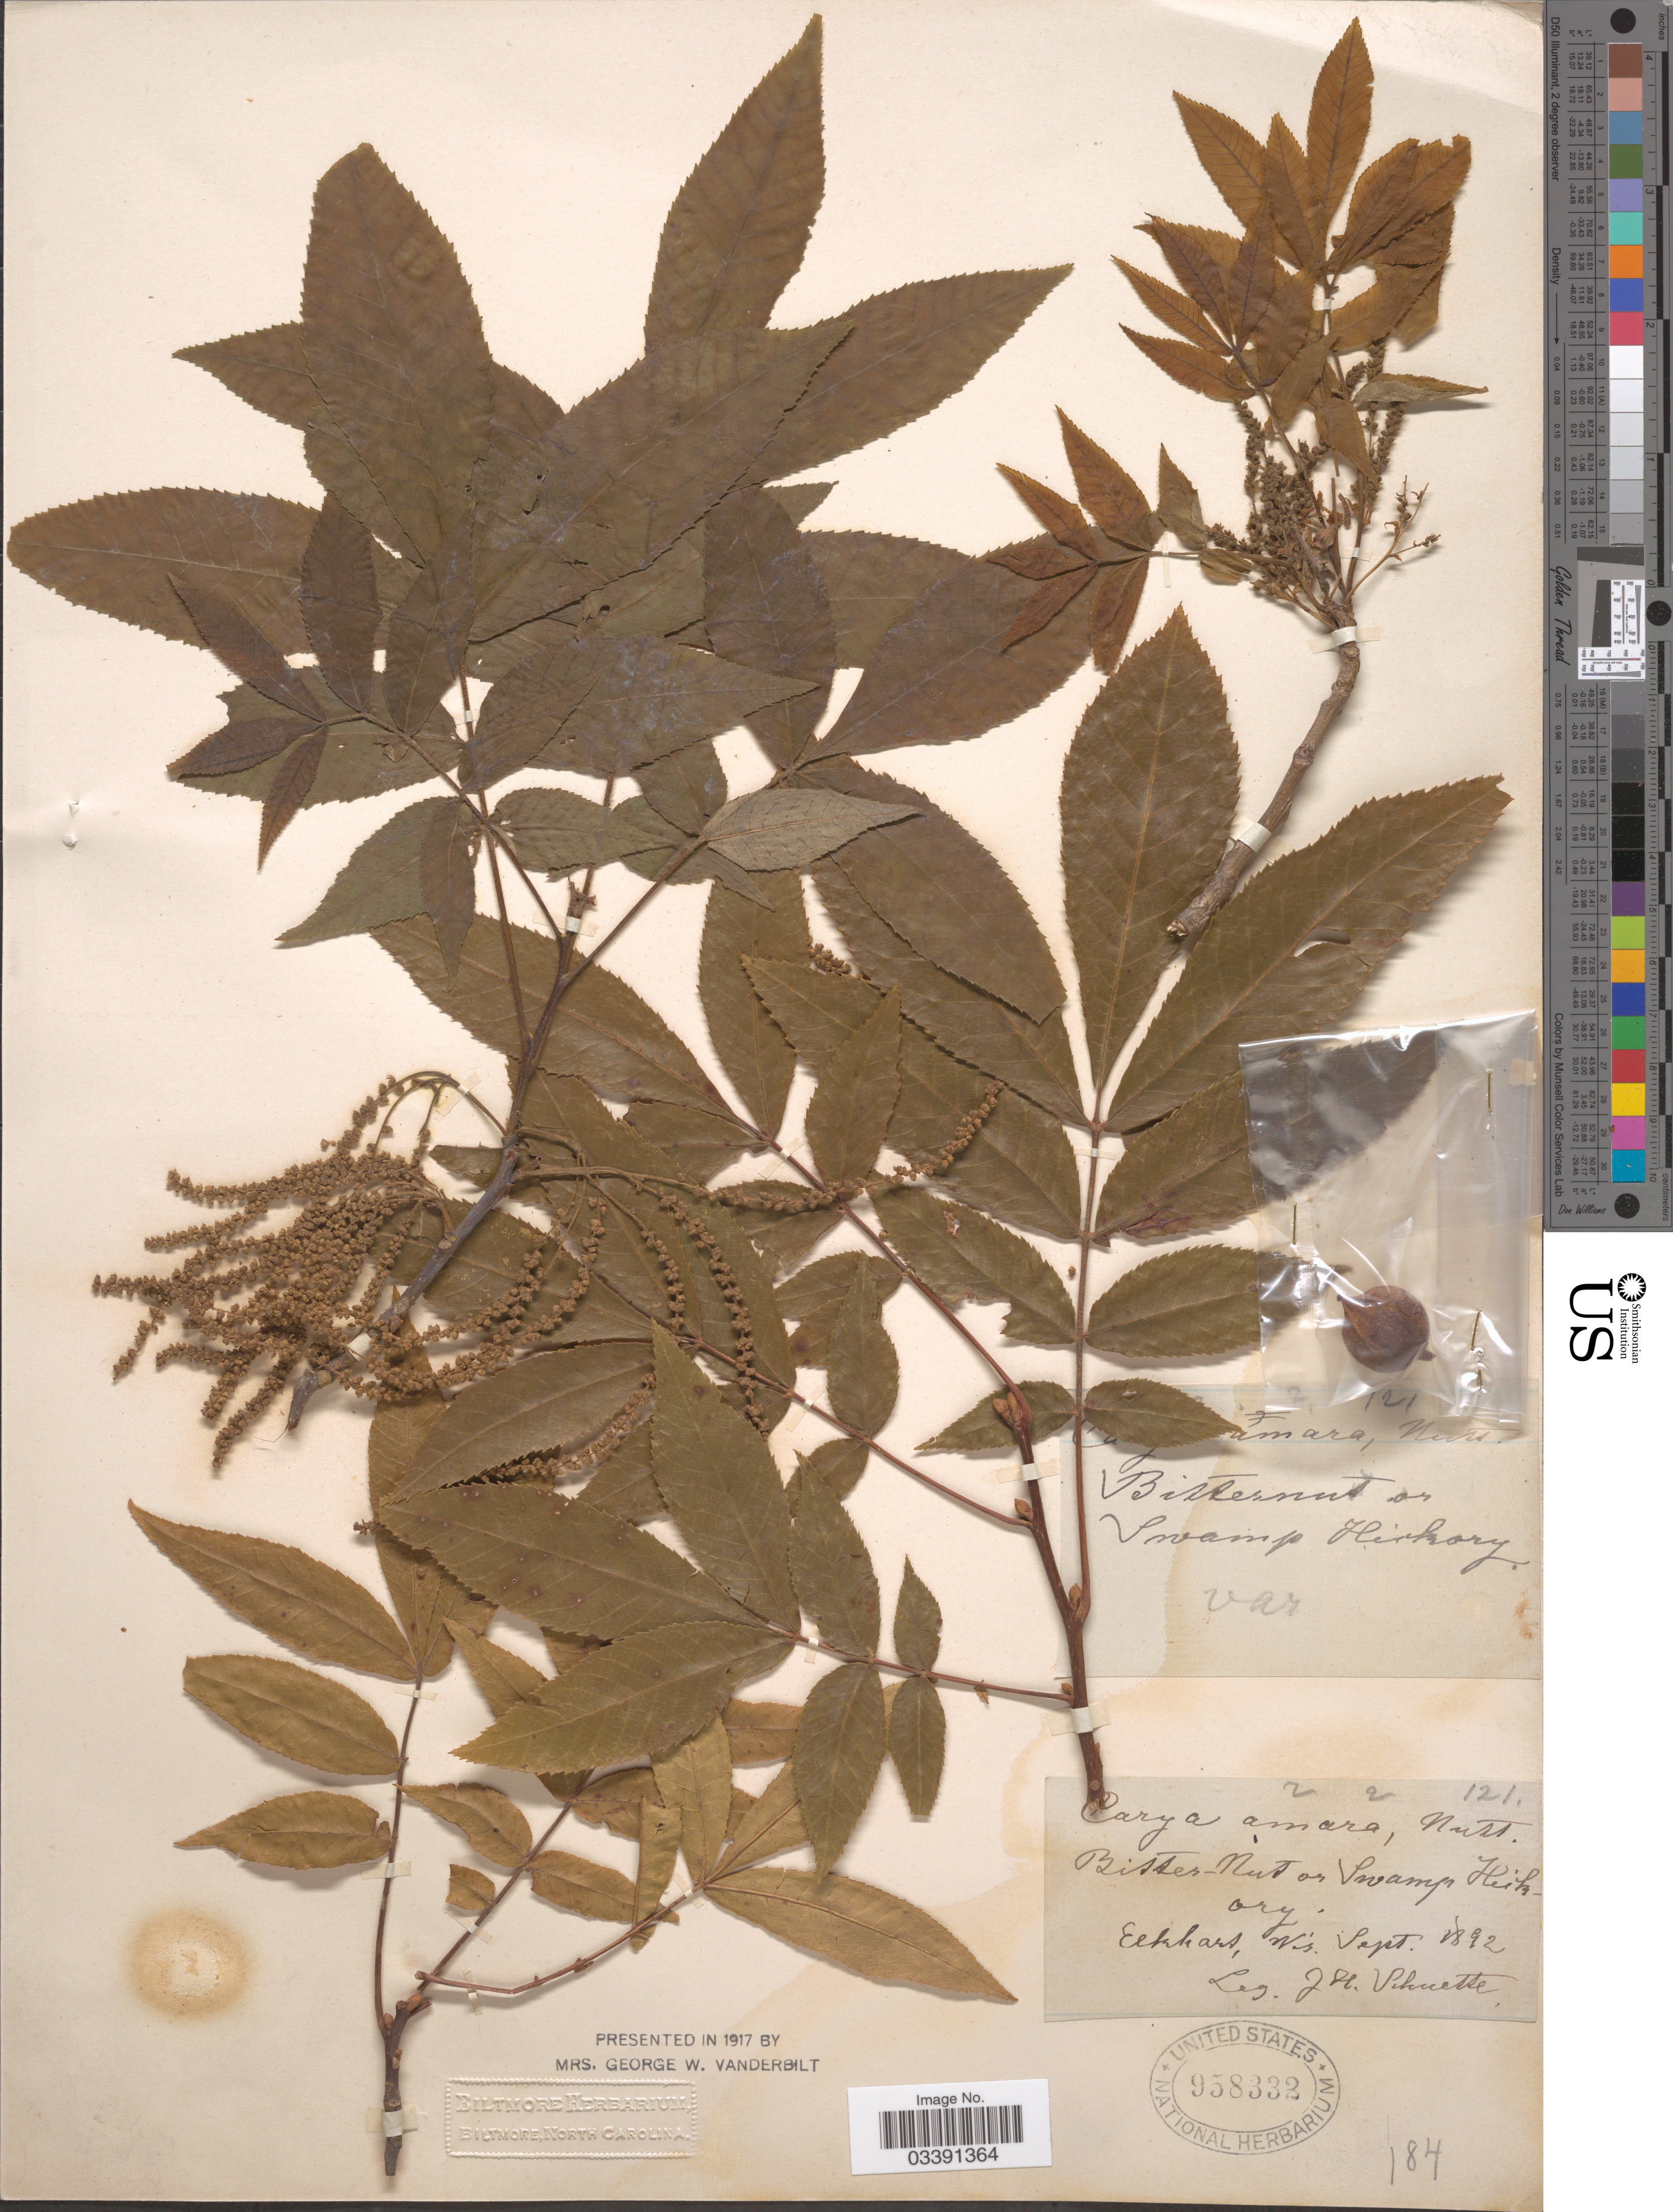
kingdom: Plantae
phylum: Tracheophyta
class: Magnoliopsida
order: Fagales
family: Juglandaceae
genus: Carya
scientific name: Carya cordiformis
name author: (Wangenh.) K. Koch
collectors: J. H. Schuette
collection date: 1892-09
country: United States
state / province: Wisconsin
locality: Elkhart.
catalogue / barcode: US 958332